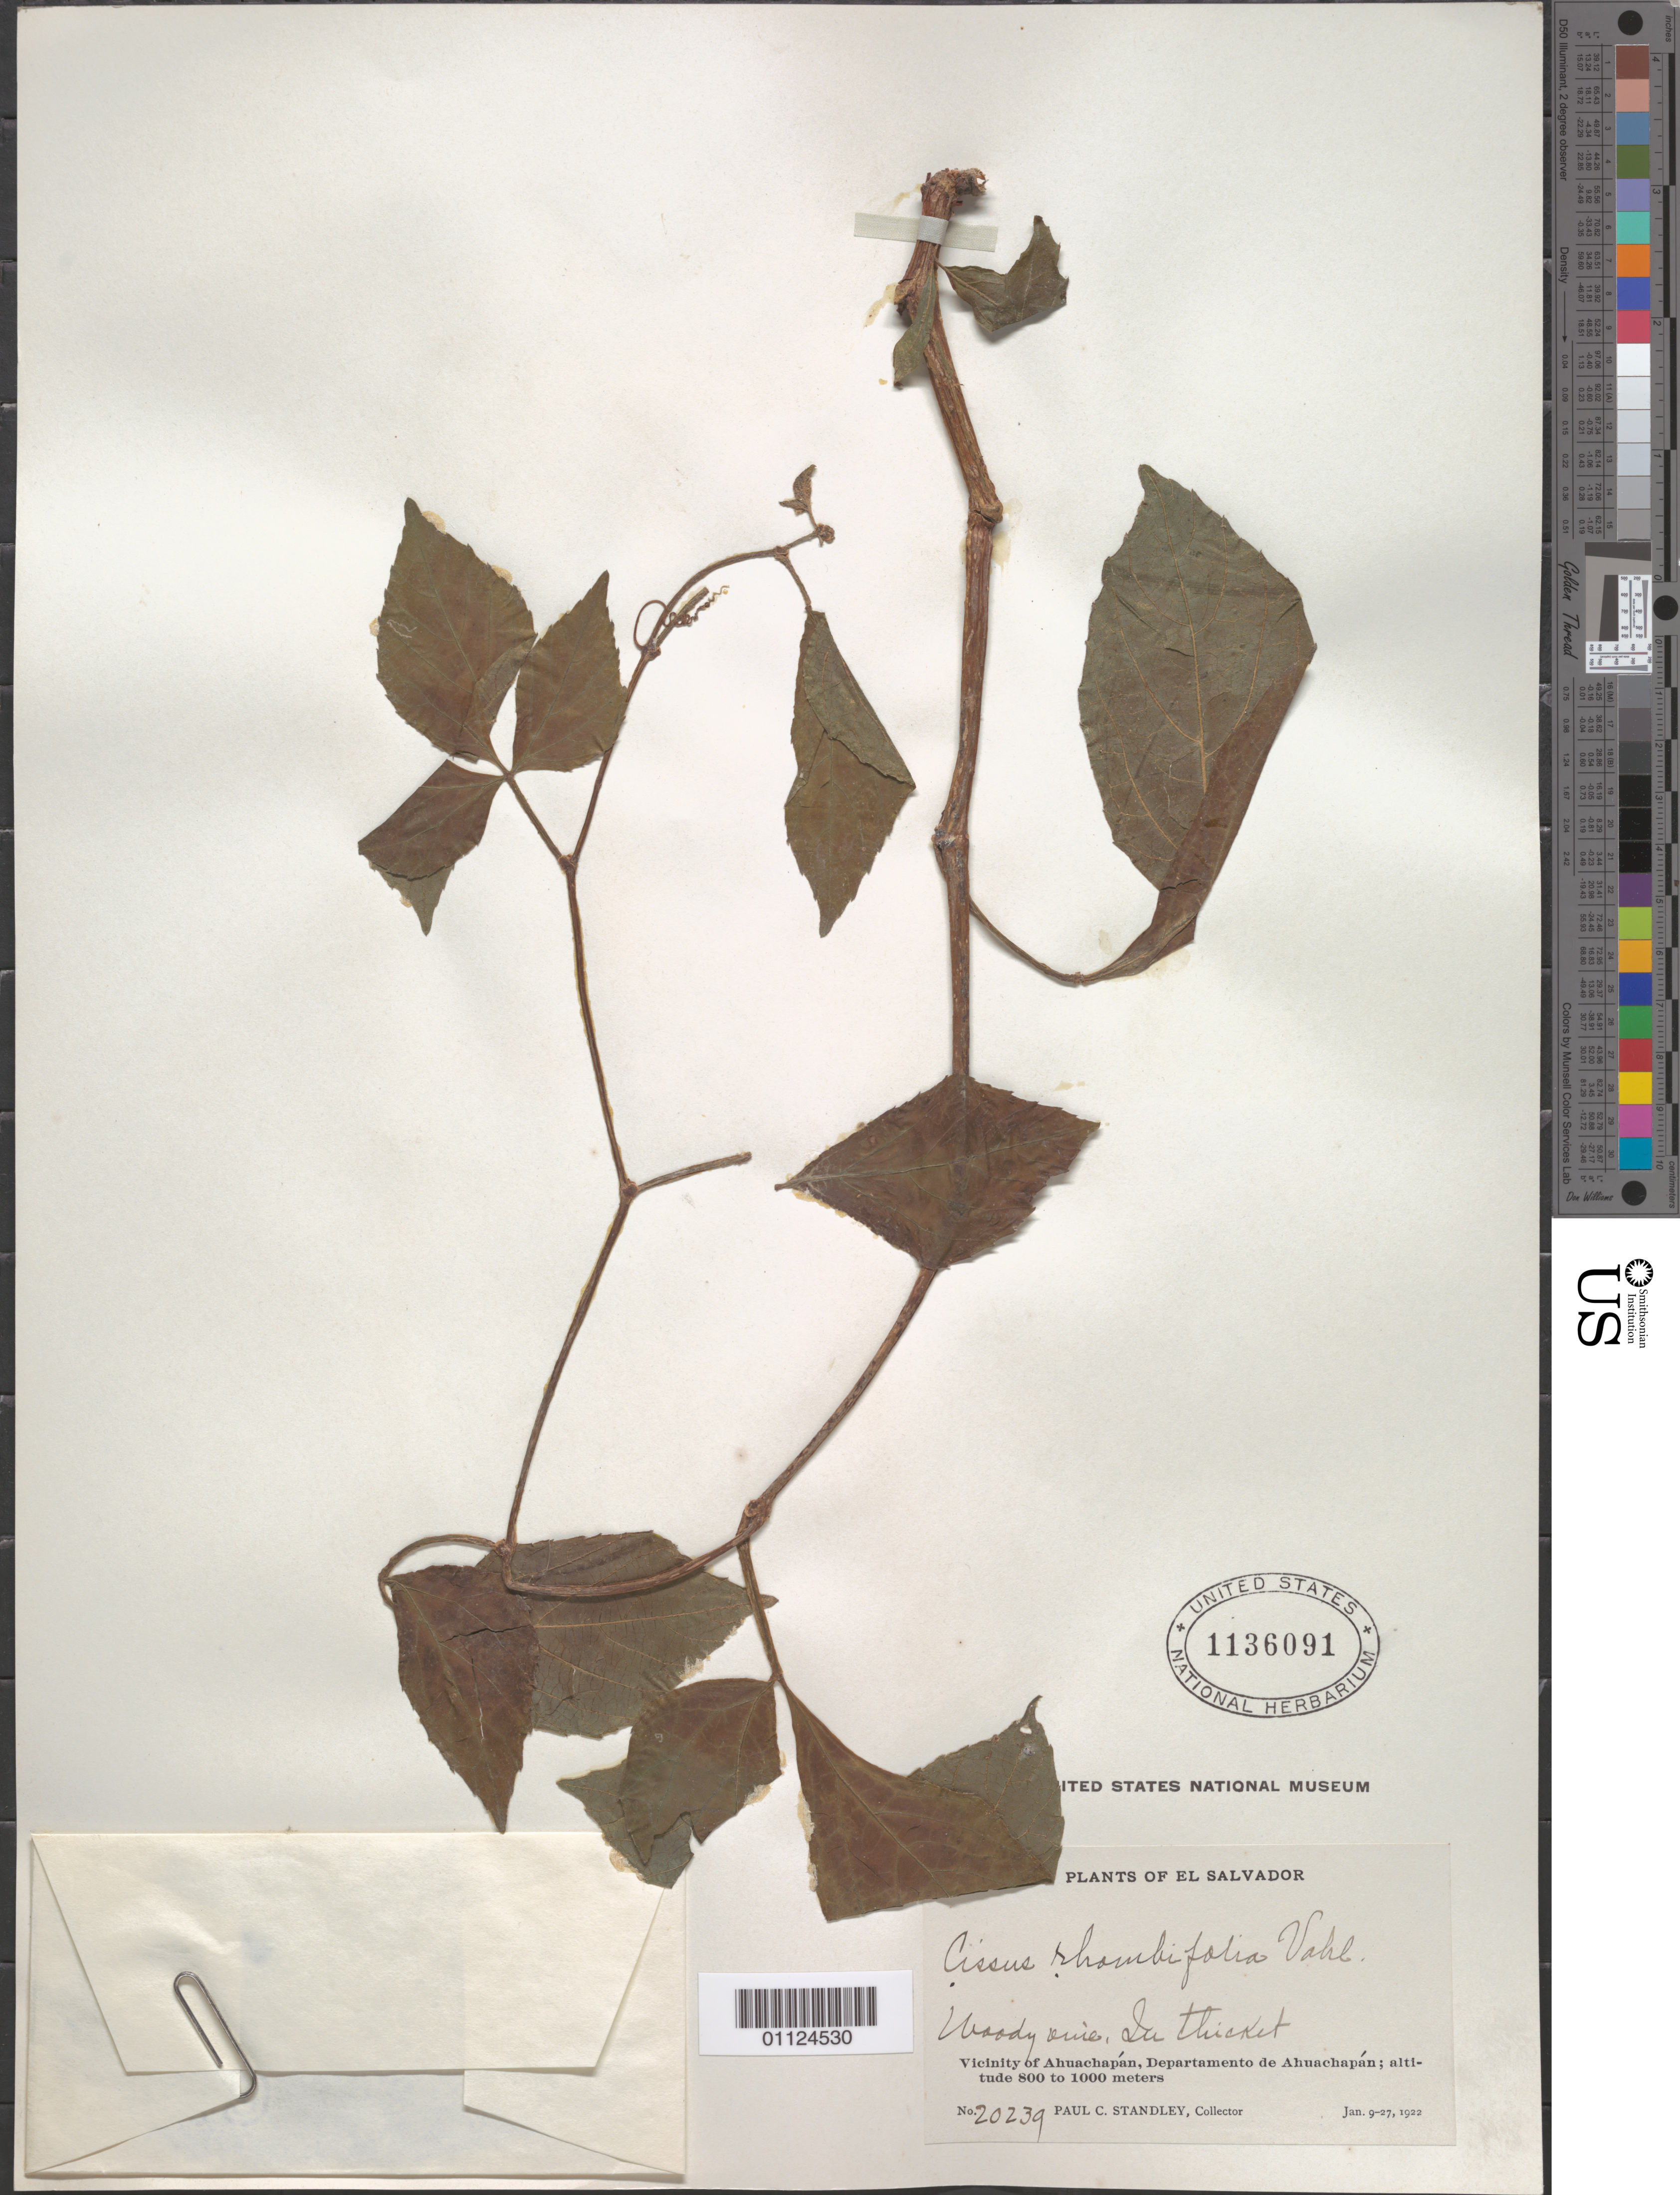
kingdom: Plantae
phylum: Tracheophyta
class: Magnoliopsida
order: Vitales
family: Vitaceae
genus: Cissus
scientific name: Cissus rhombifolia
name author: Vahl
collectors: P. C. Standley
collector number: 20239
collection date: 1922-01-09/1922-01-27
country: El Salvador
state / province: Ahuachapán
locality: Vicinity of Ahuachapan.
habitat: Woody vine. Thicket.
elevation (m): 800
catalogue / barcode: US 1136091